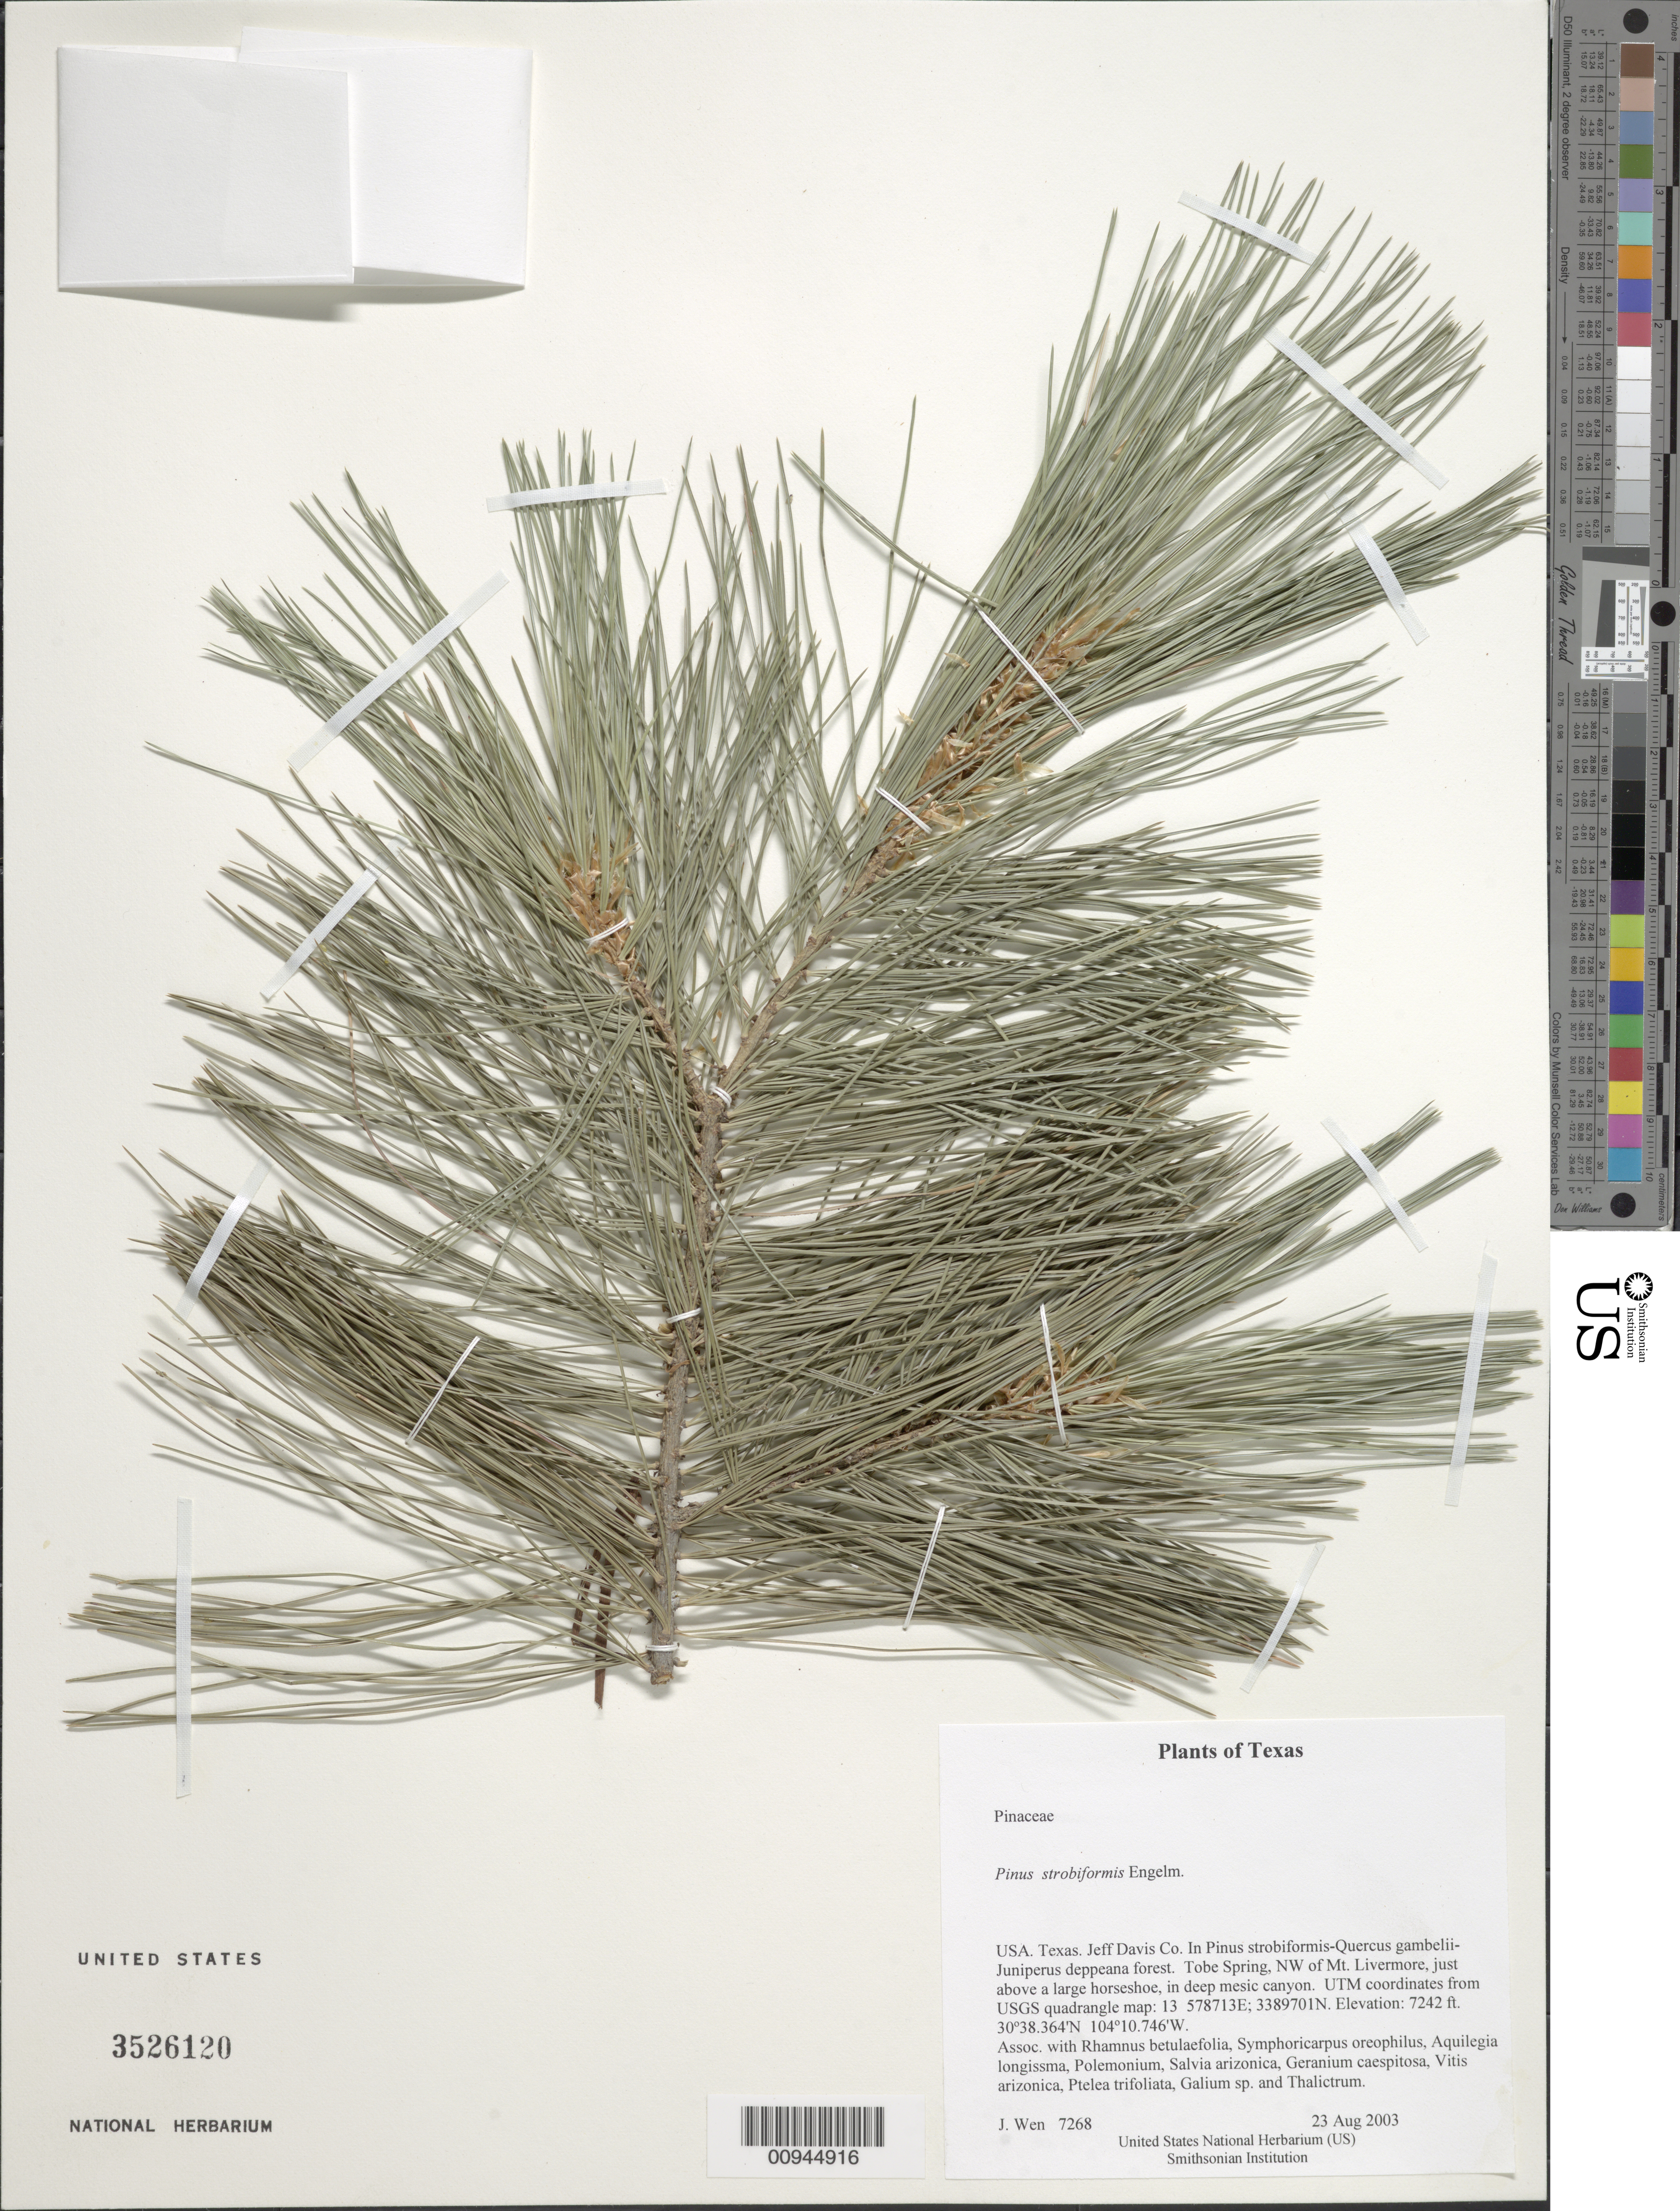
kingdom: Plantae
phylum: Tracheophyta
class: Pinopsida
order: Pinales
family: Pinaceae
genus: Pinus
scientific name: Pinus strobiformis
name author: Engelm.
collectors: J. Wen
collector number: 7268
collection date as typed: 23 Aug 2003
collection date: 2003-08-23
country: United States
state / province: Texas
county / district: Jeff Davis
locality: In Pinus strobiformis-Quercus gambelii-Juniperus deppeana forest. Tobe Spring, NW of Mt. Livermore, just above a large horseshoe, in deep mesic canyon. UTM coordinates from USGS quadrangle map: 13 578713E; 3389701N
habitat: Assoc. with Rhamnus betulaefolia, Symphoricarpus oreophilus, Aquilegia longissma, Polemonium, Salvia arizonica, Geranium caespitosa, Vitis arizonica, Ptelea trifoliata, Galium sp. and Thalictrum.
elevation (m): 2207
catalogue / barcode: US 3526120